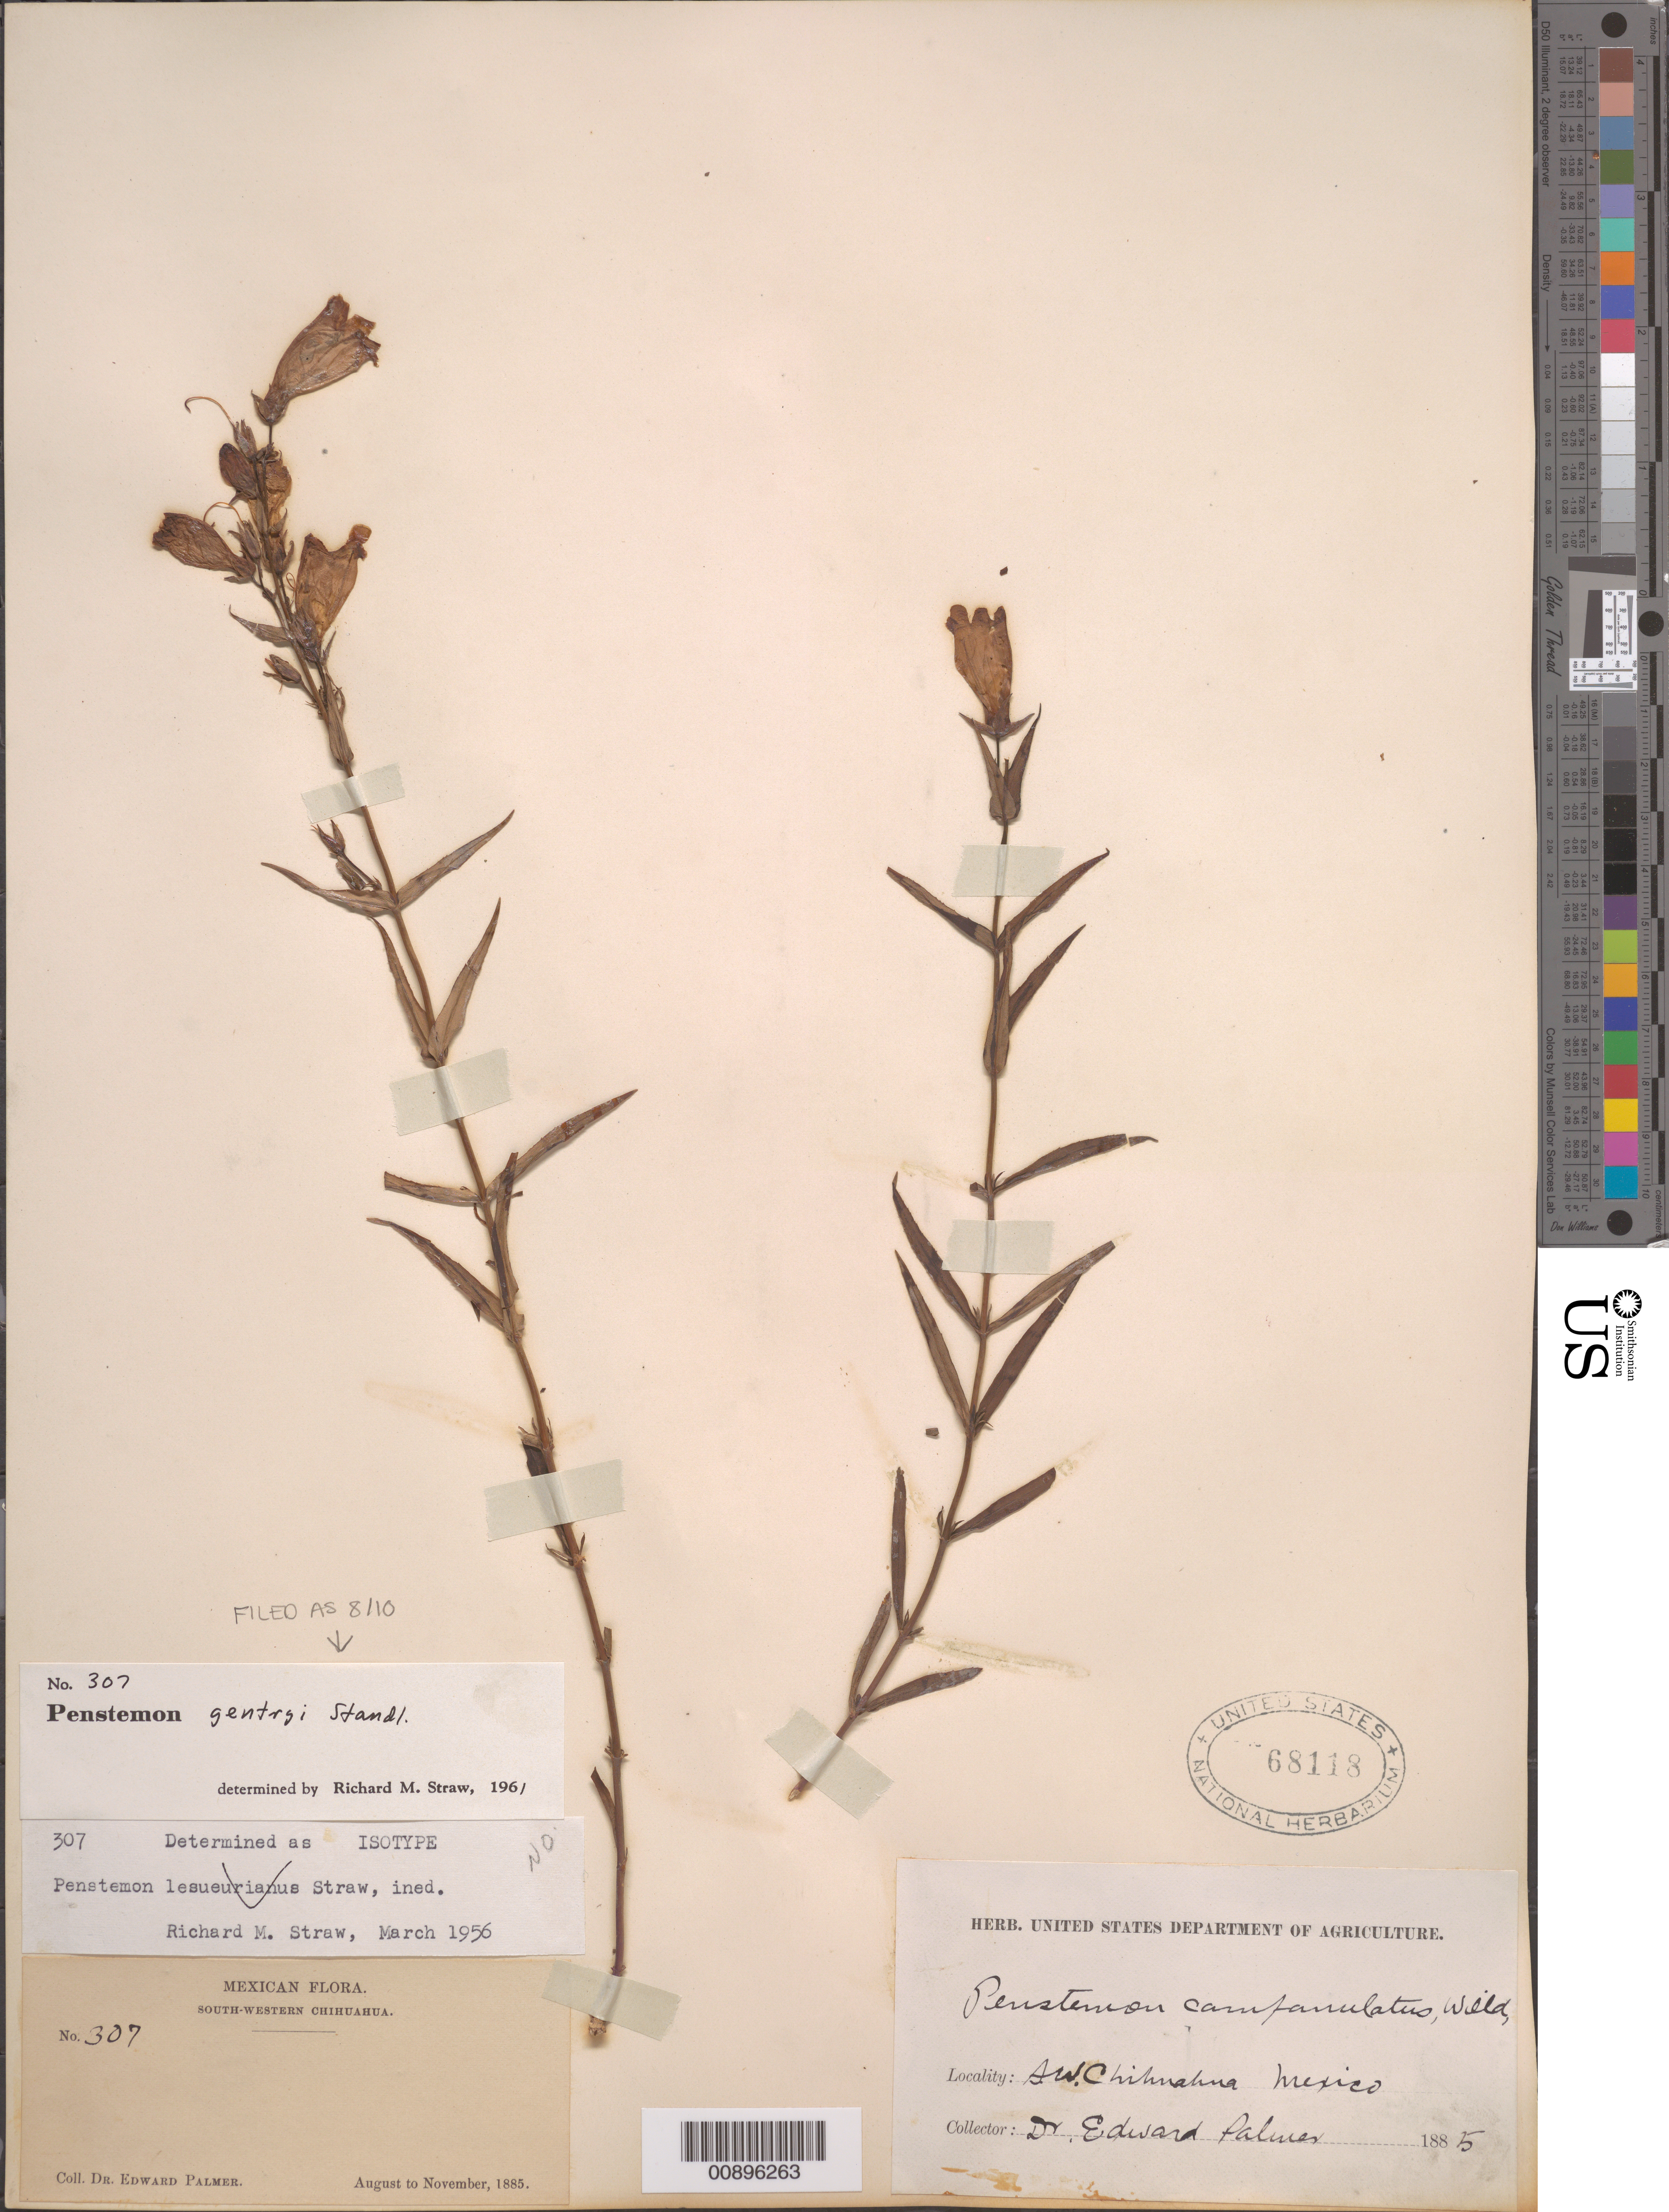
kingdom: Plantae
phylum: Tracheophyta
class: Magnoliopsida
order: Lamiales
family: Plantaginaceae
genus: Penstemon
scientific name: Penstemon gentryi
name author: Standl.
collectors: E. Palmer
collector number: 307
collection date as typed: Aug 1885 to -- Nov 1885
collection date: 1885-08/1885-11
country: Mexico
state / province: Chihuahua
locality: South-Western Chihuahua.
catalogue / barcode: US 68118